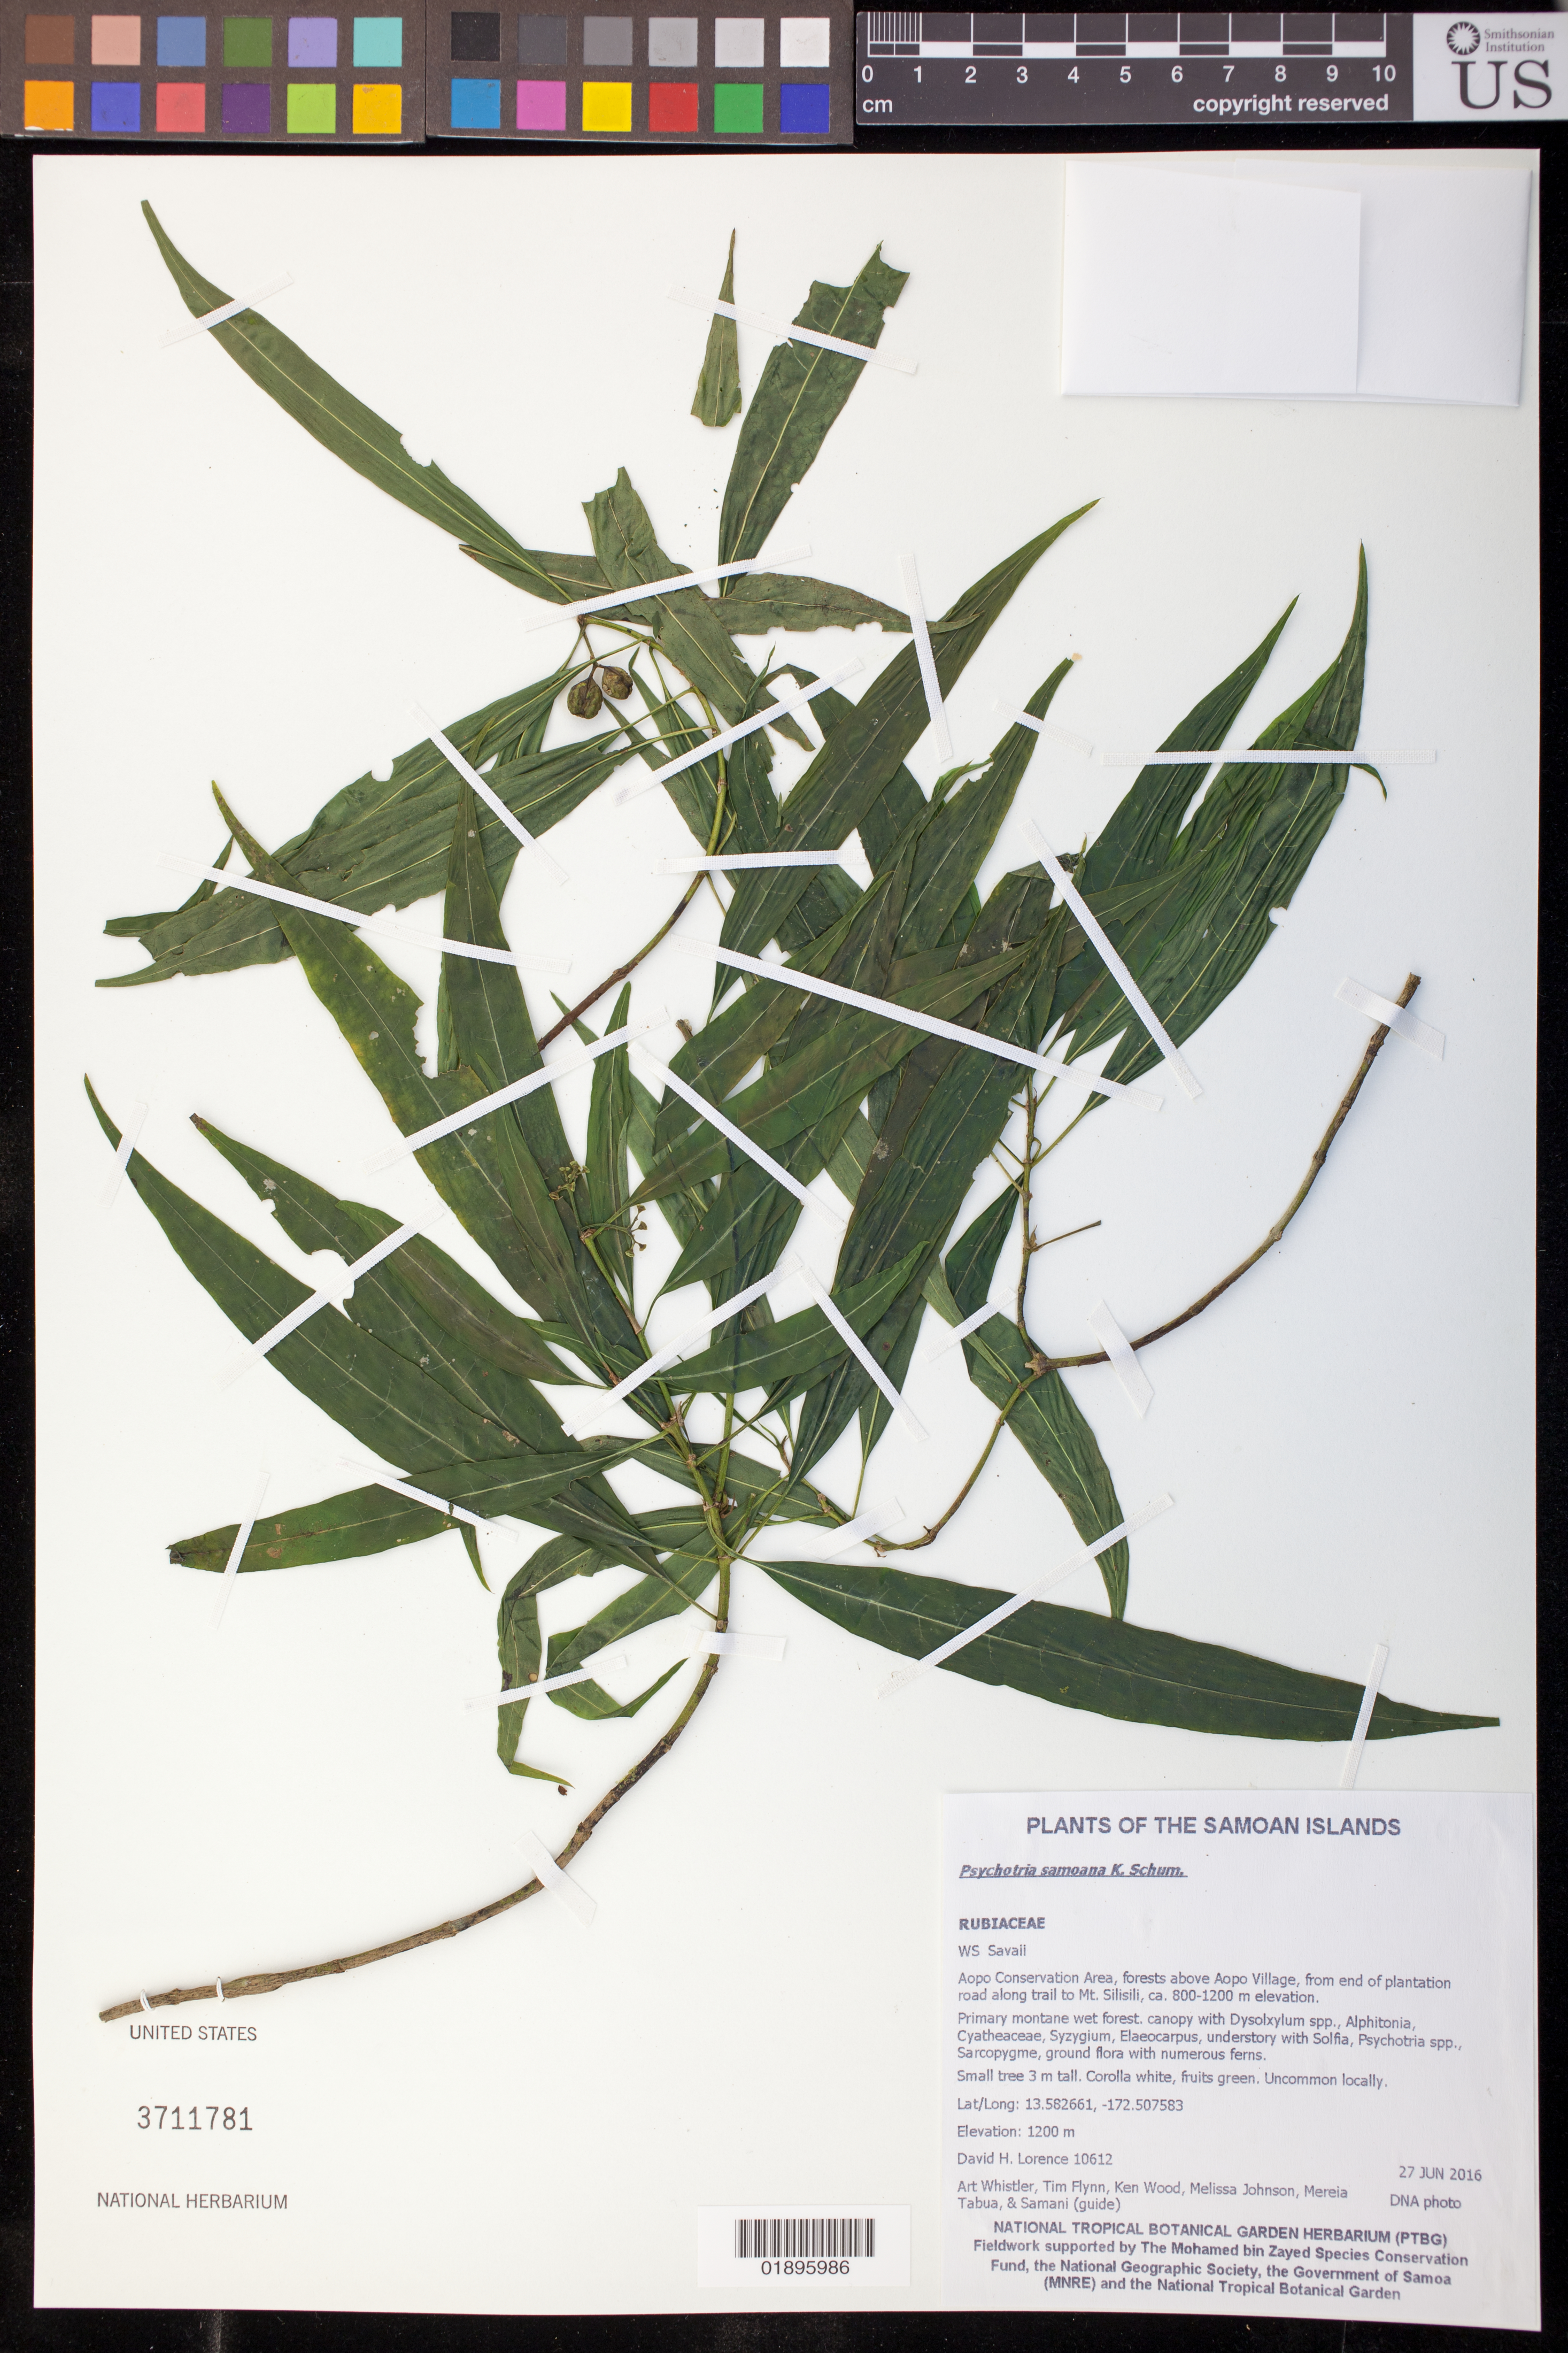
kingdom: Plantae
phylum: Tracheophyta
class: Magnoliopsida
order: Gentianales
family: Rubiaceae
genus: Psychotria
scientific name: Psychotria samoana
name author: K. Schum.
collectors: D. Lorence, A. Whistler, J. Atherton, F. Enoka & J. Pisi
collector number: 10612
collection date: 2016-06-27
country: Samoa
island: Savai'i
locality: Aopo Conservation Area, forests above Aopo Village, from end of plantation road along trail to Mt. Silisili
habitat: Primary montane wet forest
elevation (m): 1200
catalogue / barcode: US 3711781